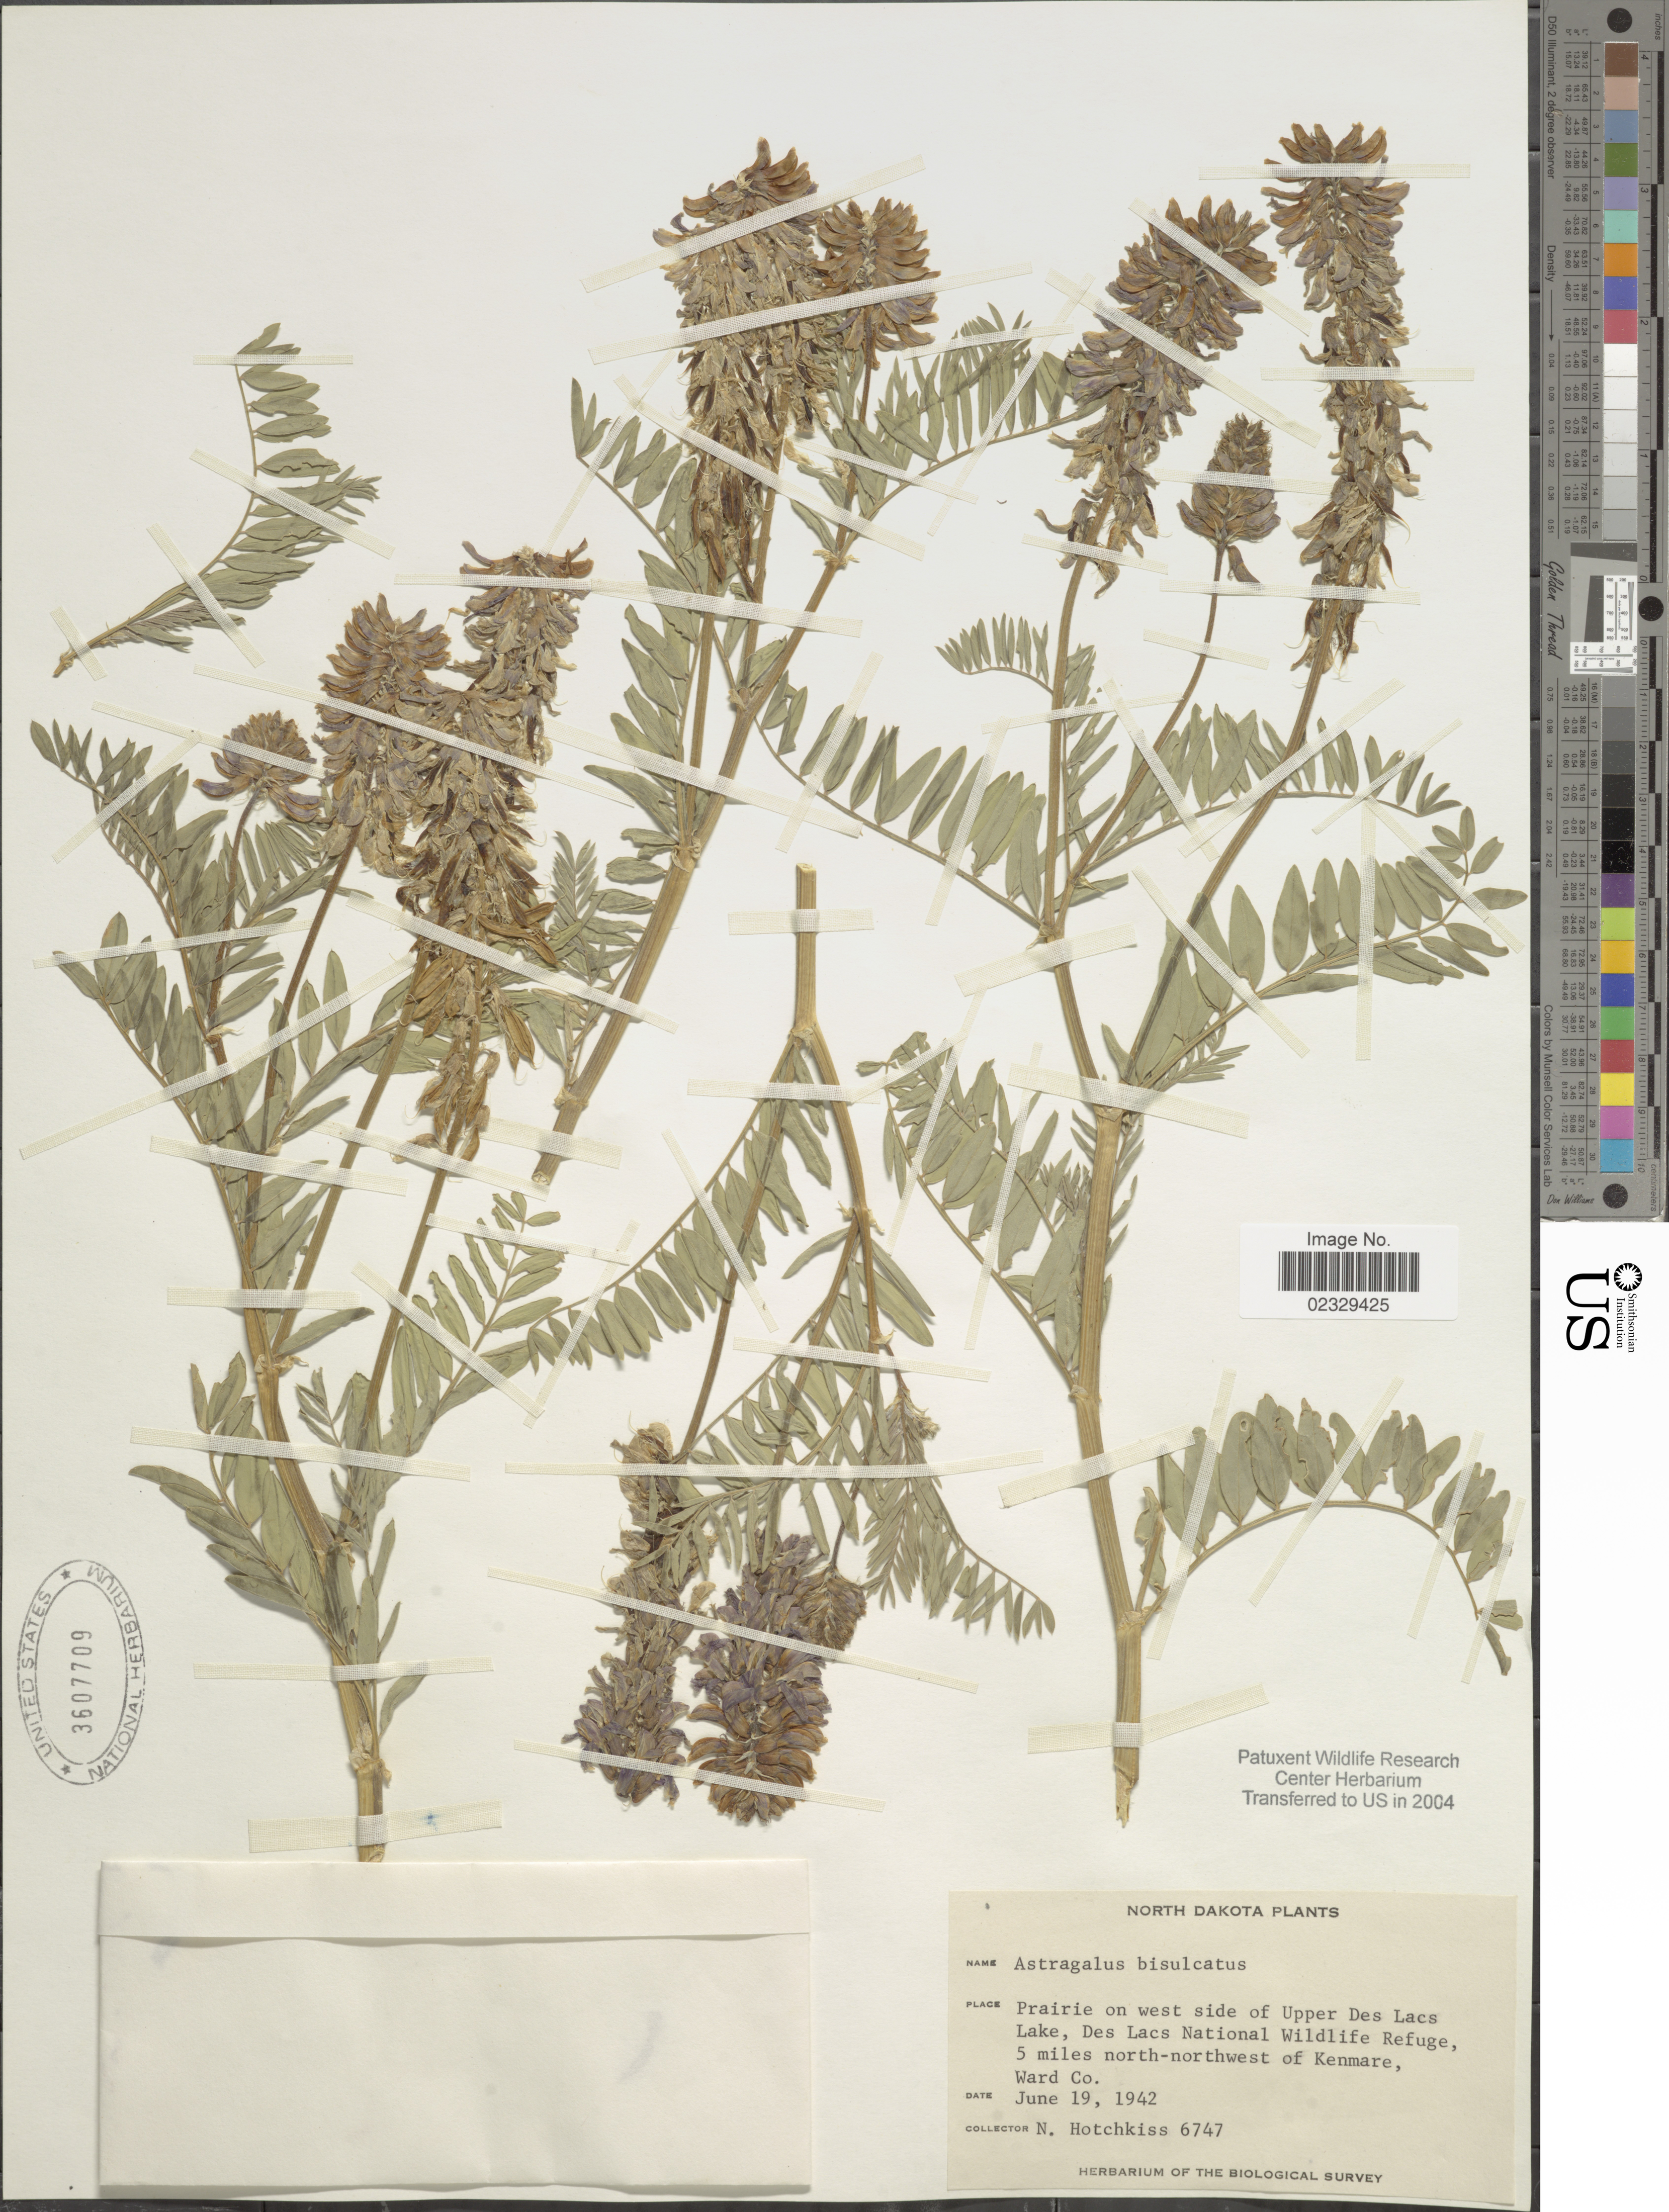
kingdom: Plantae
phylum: Tracheophyta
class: Magnoliopsida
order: Fabales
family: Fabaceae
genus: Astragalus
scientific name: Astragalus bisulcatus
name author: (Hook.) A. Gray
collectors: N. Hotchkiss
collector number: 6747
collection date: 1942-06-19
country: United States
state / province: North Dakota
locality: Prairie on west side of Upper Des Lacs Lake, Des Lacs National Wildlife Refuge, 5 miles north-northwest of Kenmare, Ward Co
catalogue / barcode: US 3607709